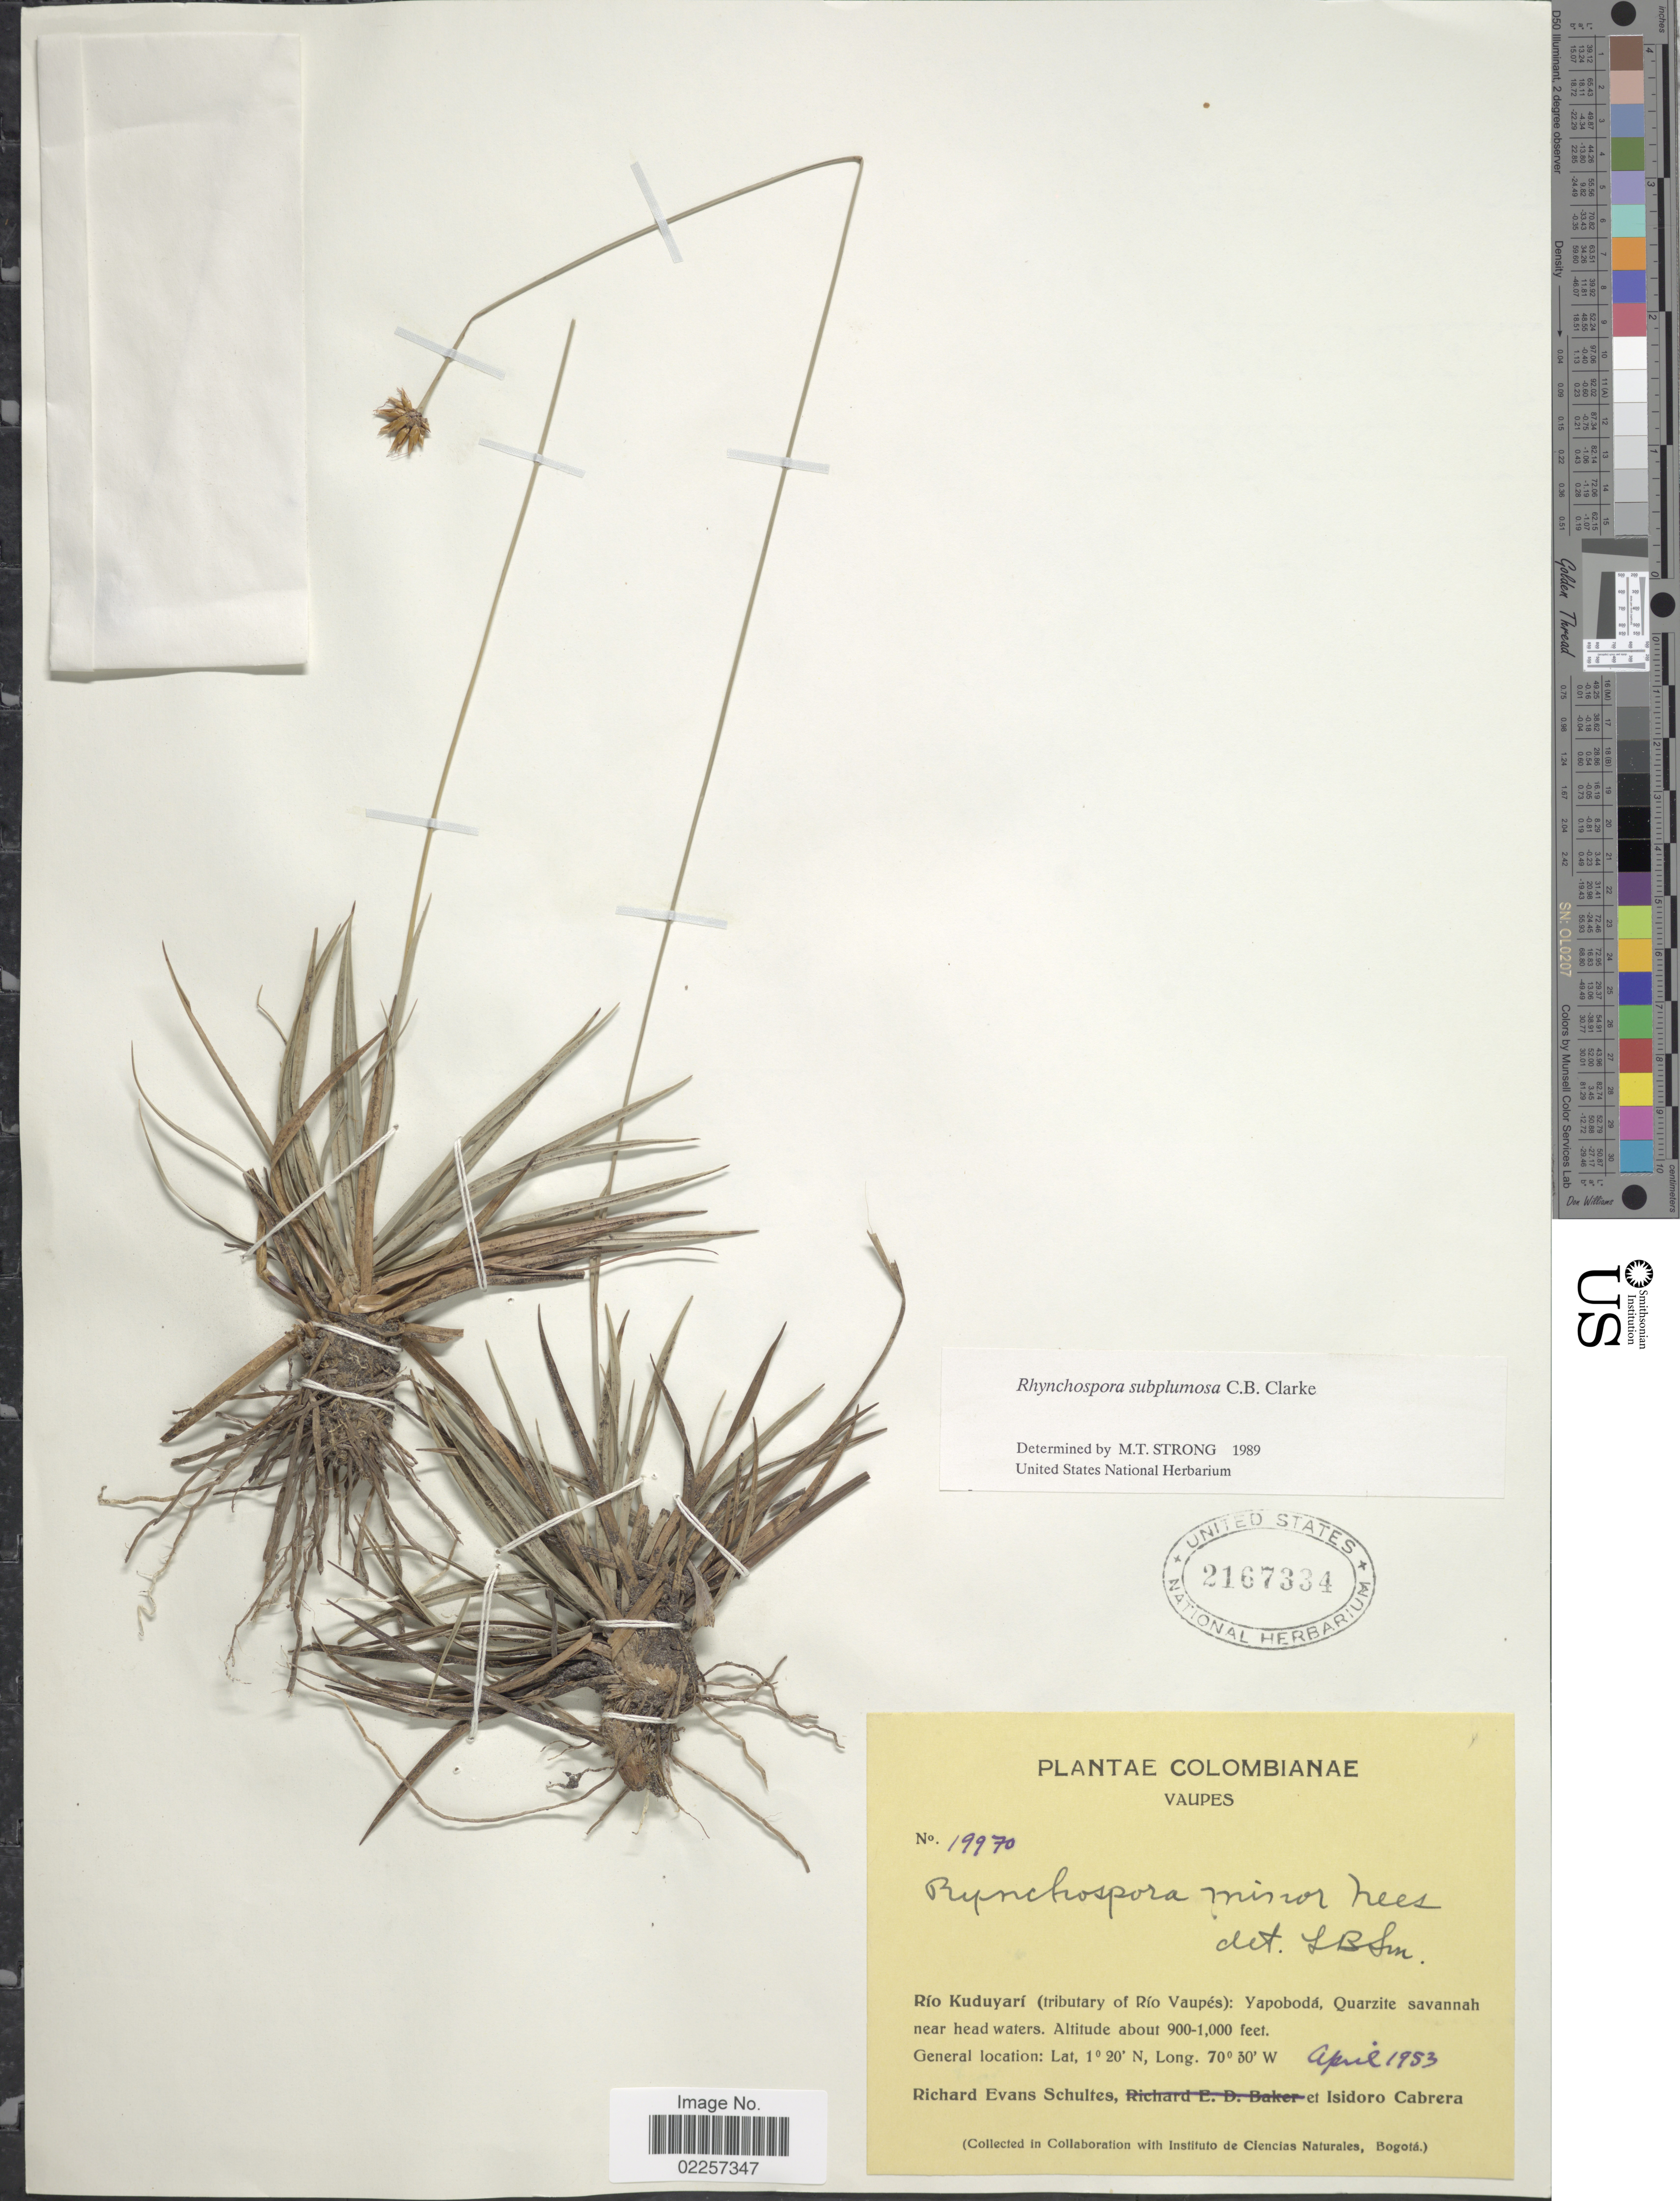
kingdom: Plantae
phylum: Tracheophyta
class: Liliopsida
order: Poales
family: Cyperaceae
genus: Rhynchospora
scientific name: Rhynchospora subplumosa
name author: C.B. Clarke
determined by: Alves, K.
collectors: R. E. Schultes & I. Cabrera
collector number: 19970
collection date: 1953-04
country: Colombia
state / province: Vaupés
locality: Rio Kuduyari (tributary of Rio Vaupes): Yaboda. Quartzite savannah near head waters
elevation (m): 274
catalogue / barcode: US 2167334